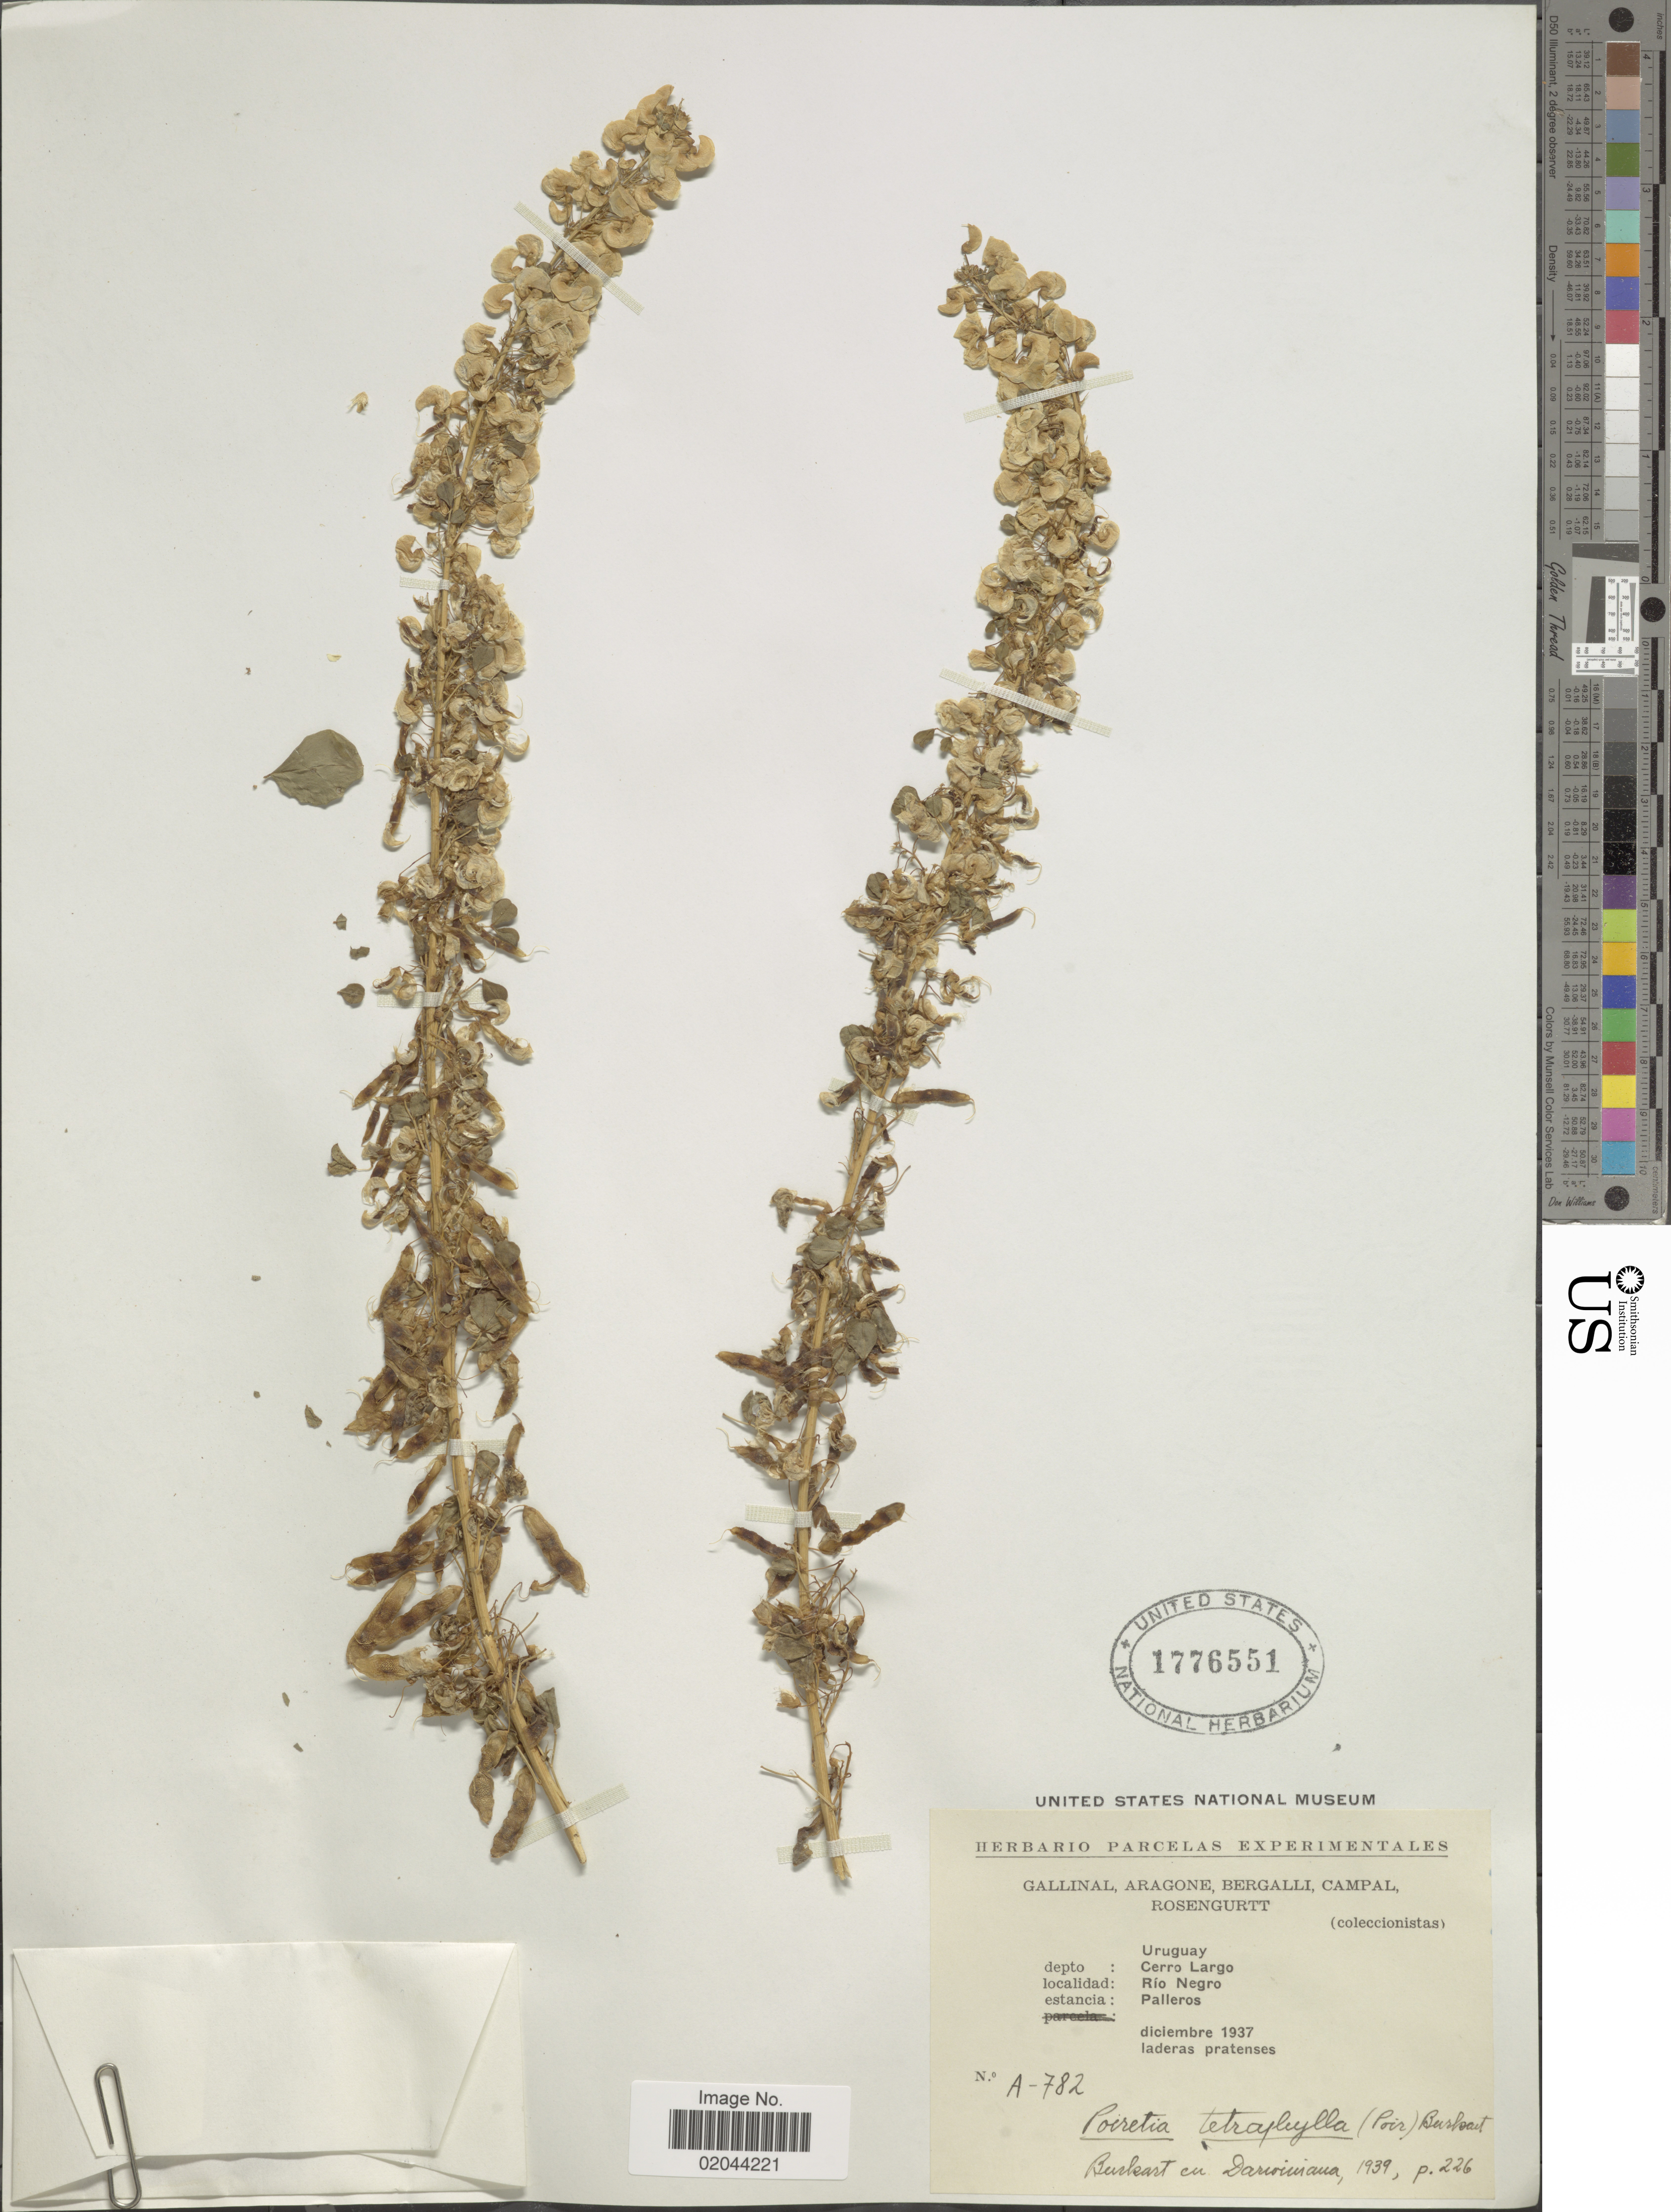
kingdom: Plantae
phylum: Tracheophyta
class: Magnoliopsida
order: Fabales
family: Fabaceae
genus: Poiretia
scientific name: Poiretia tetraphylla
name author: (Poir.) Burkart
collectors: -. Gallinal, -- Aragone, -- Bergalli, -- Campal & Rosengurtt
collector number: A-782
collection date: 1937-12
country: Uruguay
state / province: Rio Negro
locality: Depto: Cerro Largo, Río Negro, Estancia: Palleros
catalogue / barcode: US 1776551